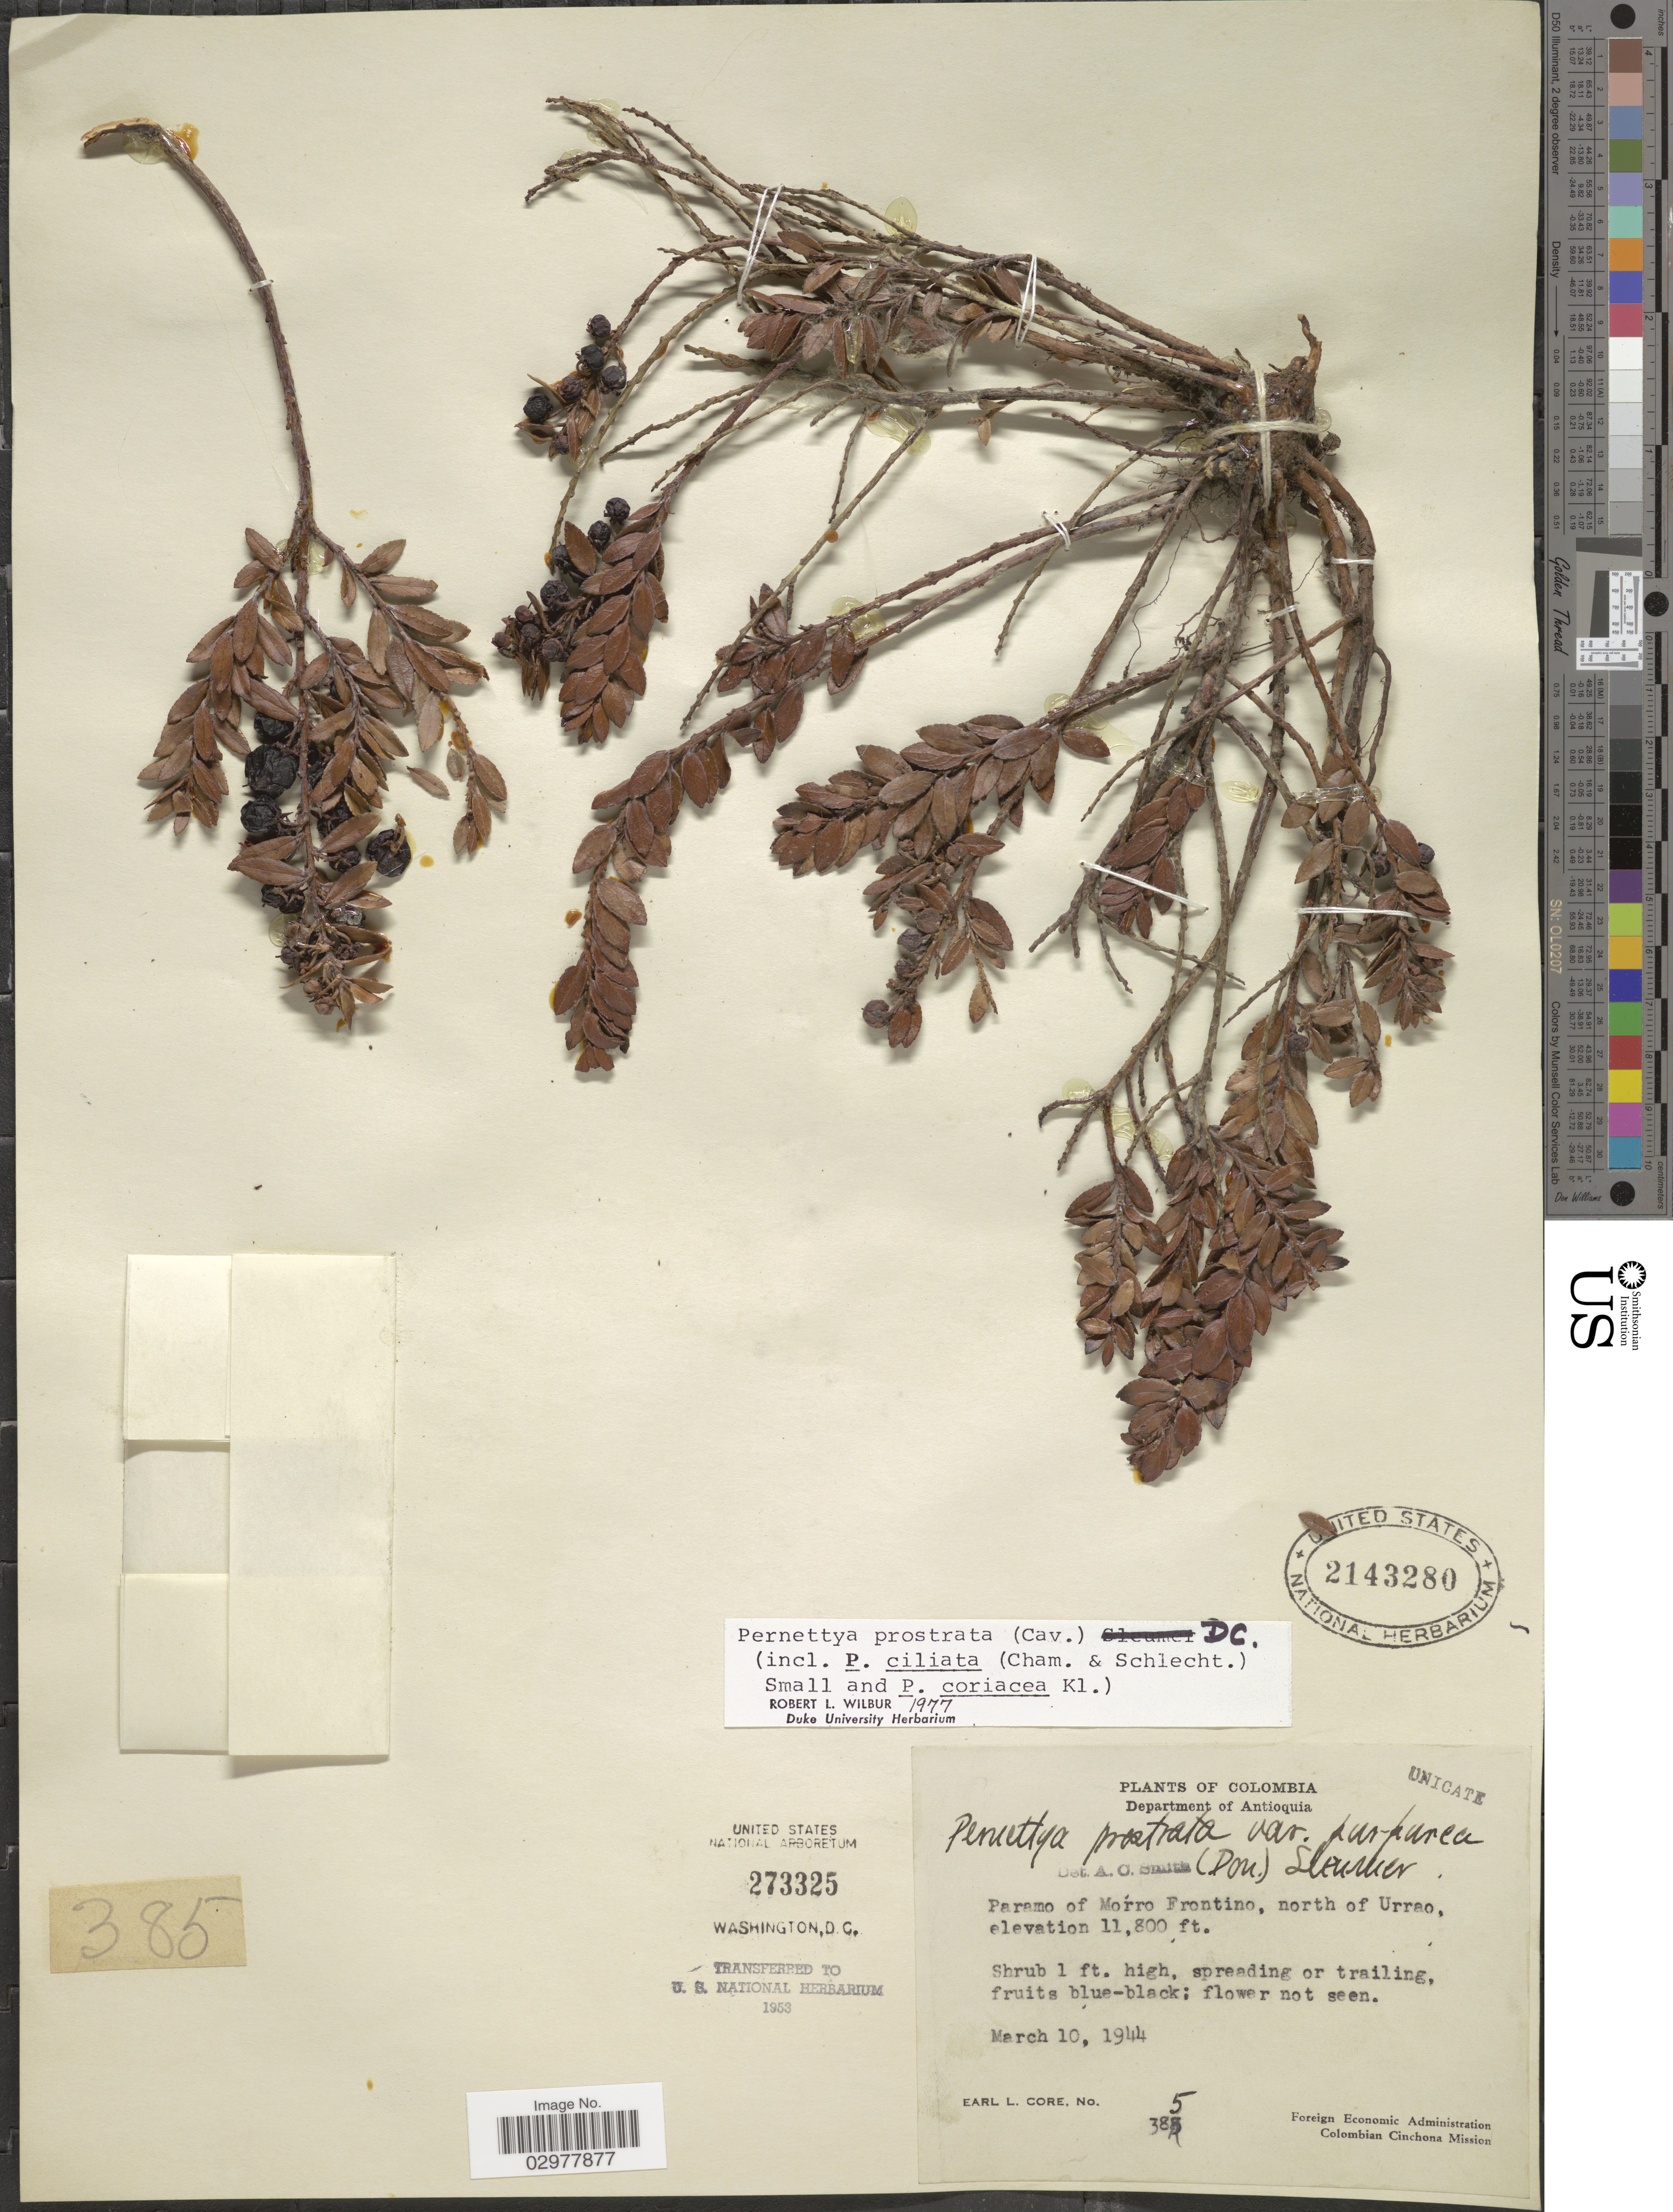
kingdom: Plantae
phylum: Tracheophyta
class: Magnoliopsida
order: Ericales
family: Ericaceae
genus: Pernettya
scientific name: Pernettya prostrata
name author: (Cav.) DC.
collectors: E. Core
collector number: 385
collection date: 1944-03-10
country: Colombia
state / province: Antioquia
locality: Department of Antioquia. Paramo of Mórro Frontino, north of Urrao.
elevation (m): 3597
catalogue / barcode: US 2143280